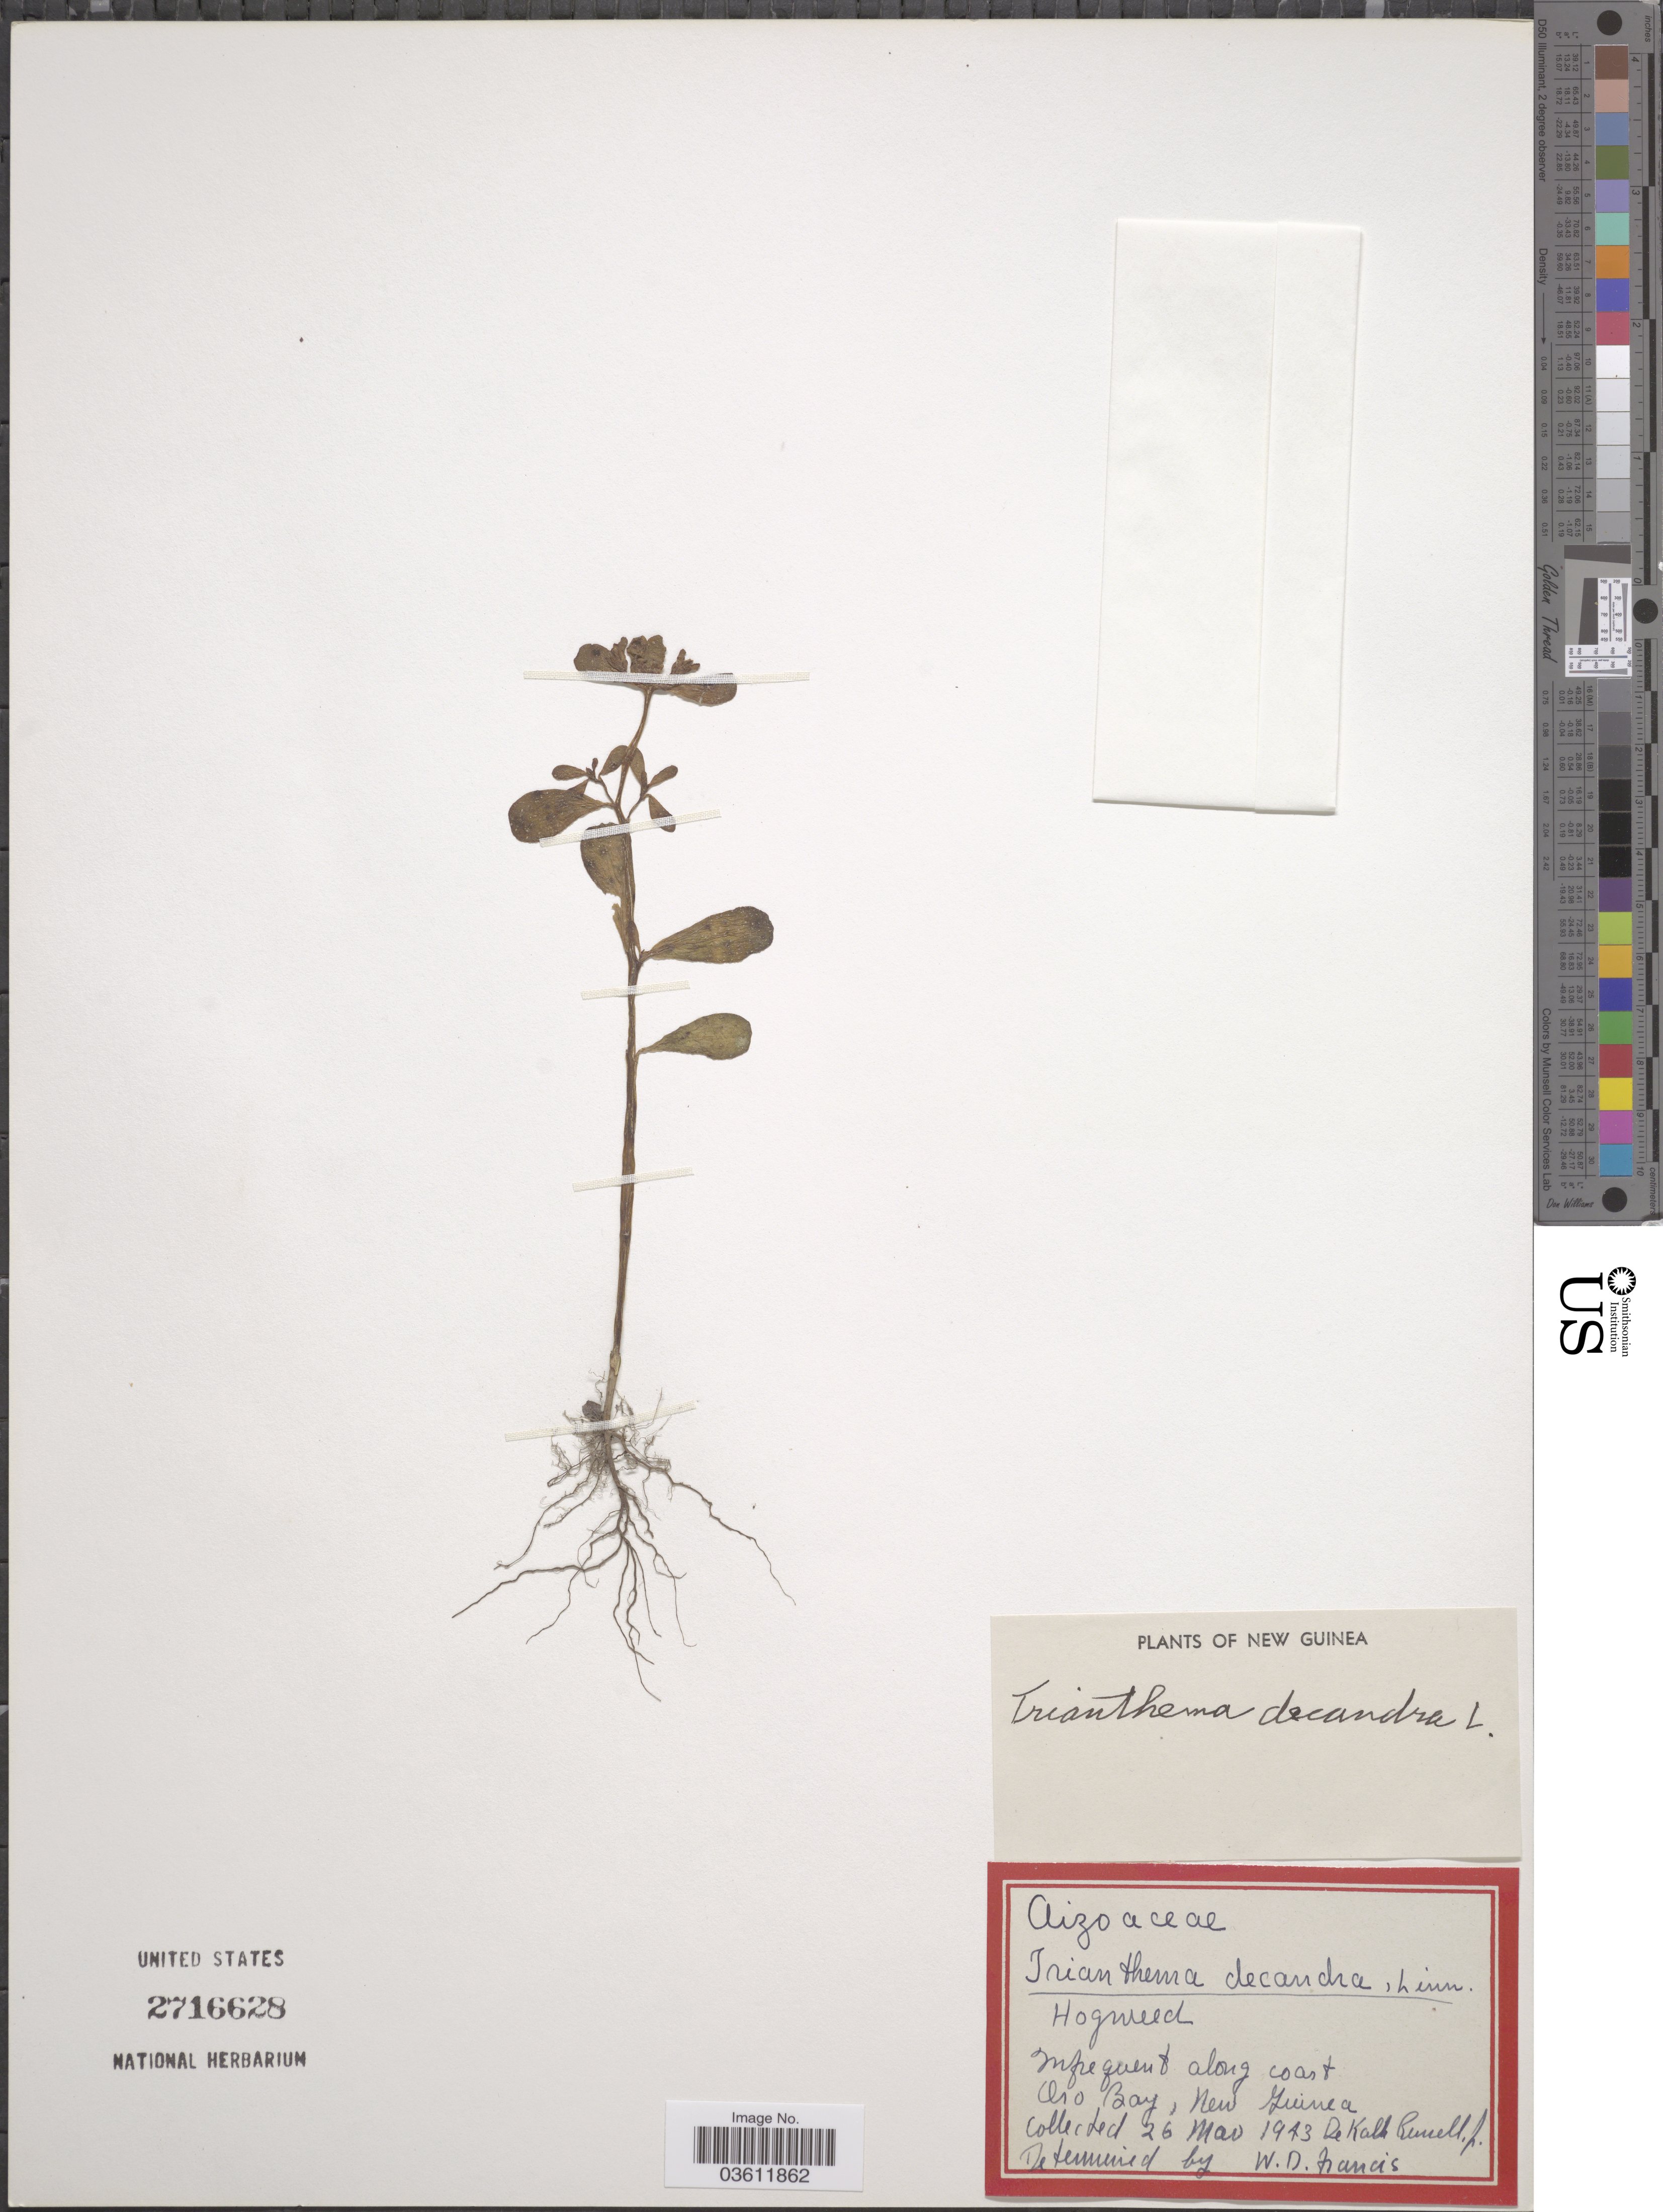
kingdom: Plantae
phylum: Tracheophyta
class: Magnoliopsida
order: Caryophyllales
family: Aizoaceae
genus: Trianthema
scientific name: Trianthema decandrum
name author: L.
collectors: D. K. Russell Jr.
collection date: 1943-05-26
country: Papua New Guinea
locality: Along coast Oro Bay, New Guinea.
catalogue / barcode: US 2716628